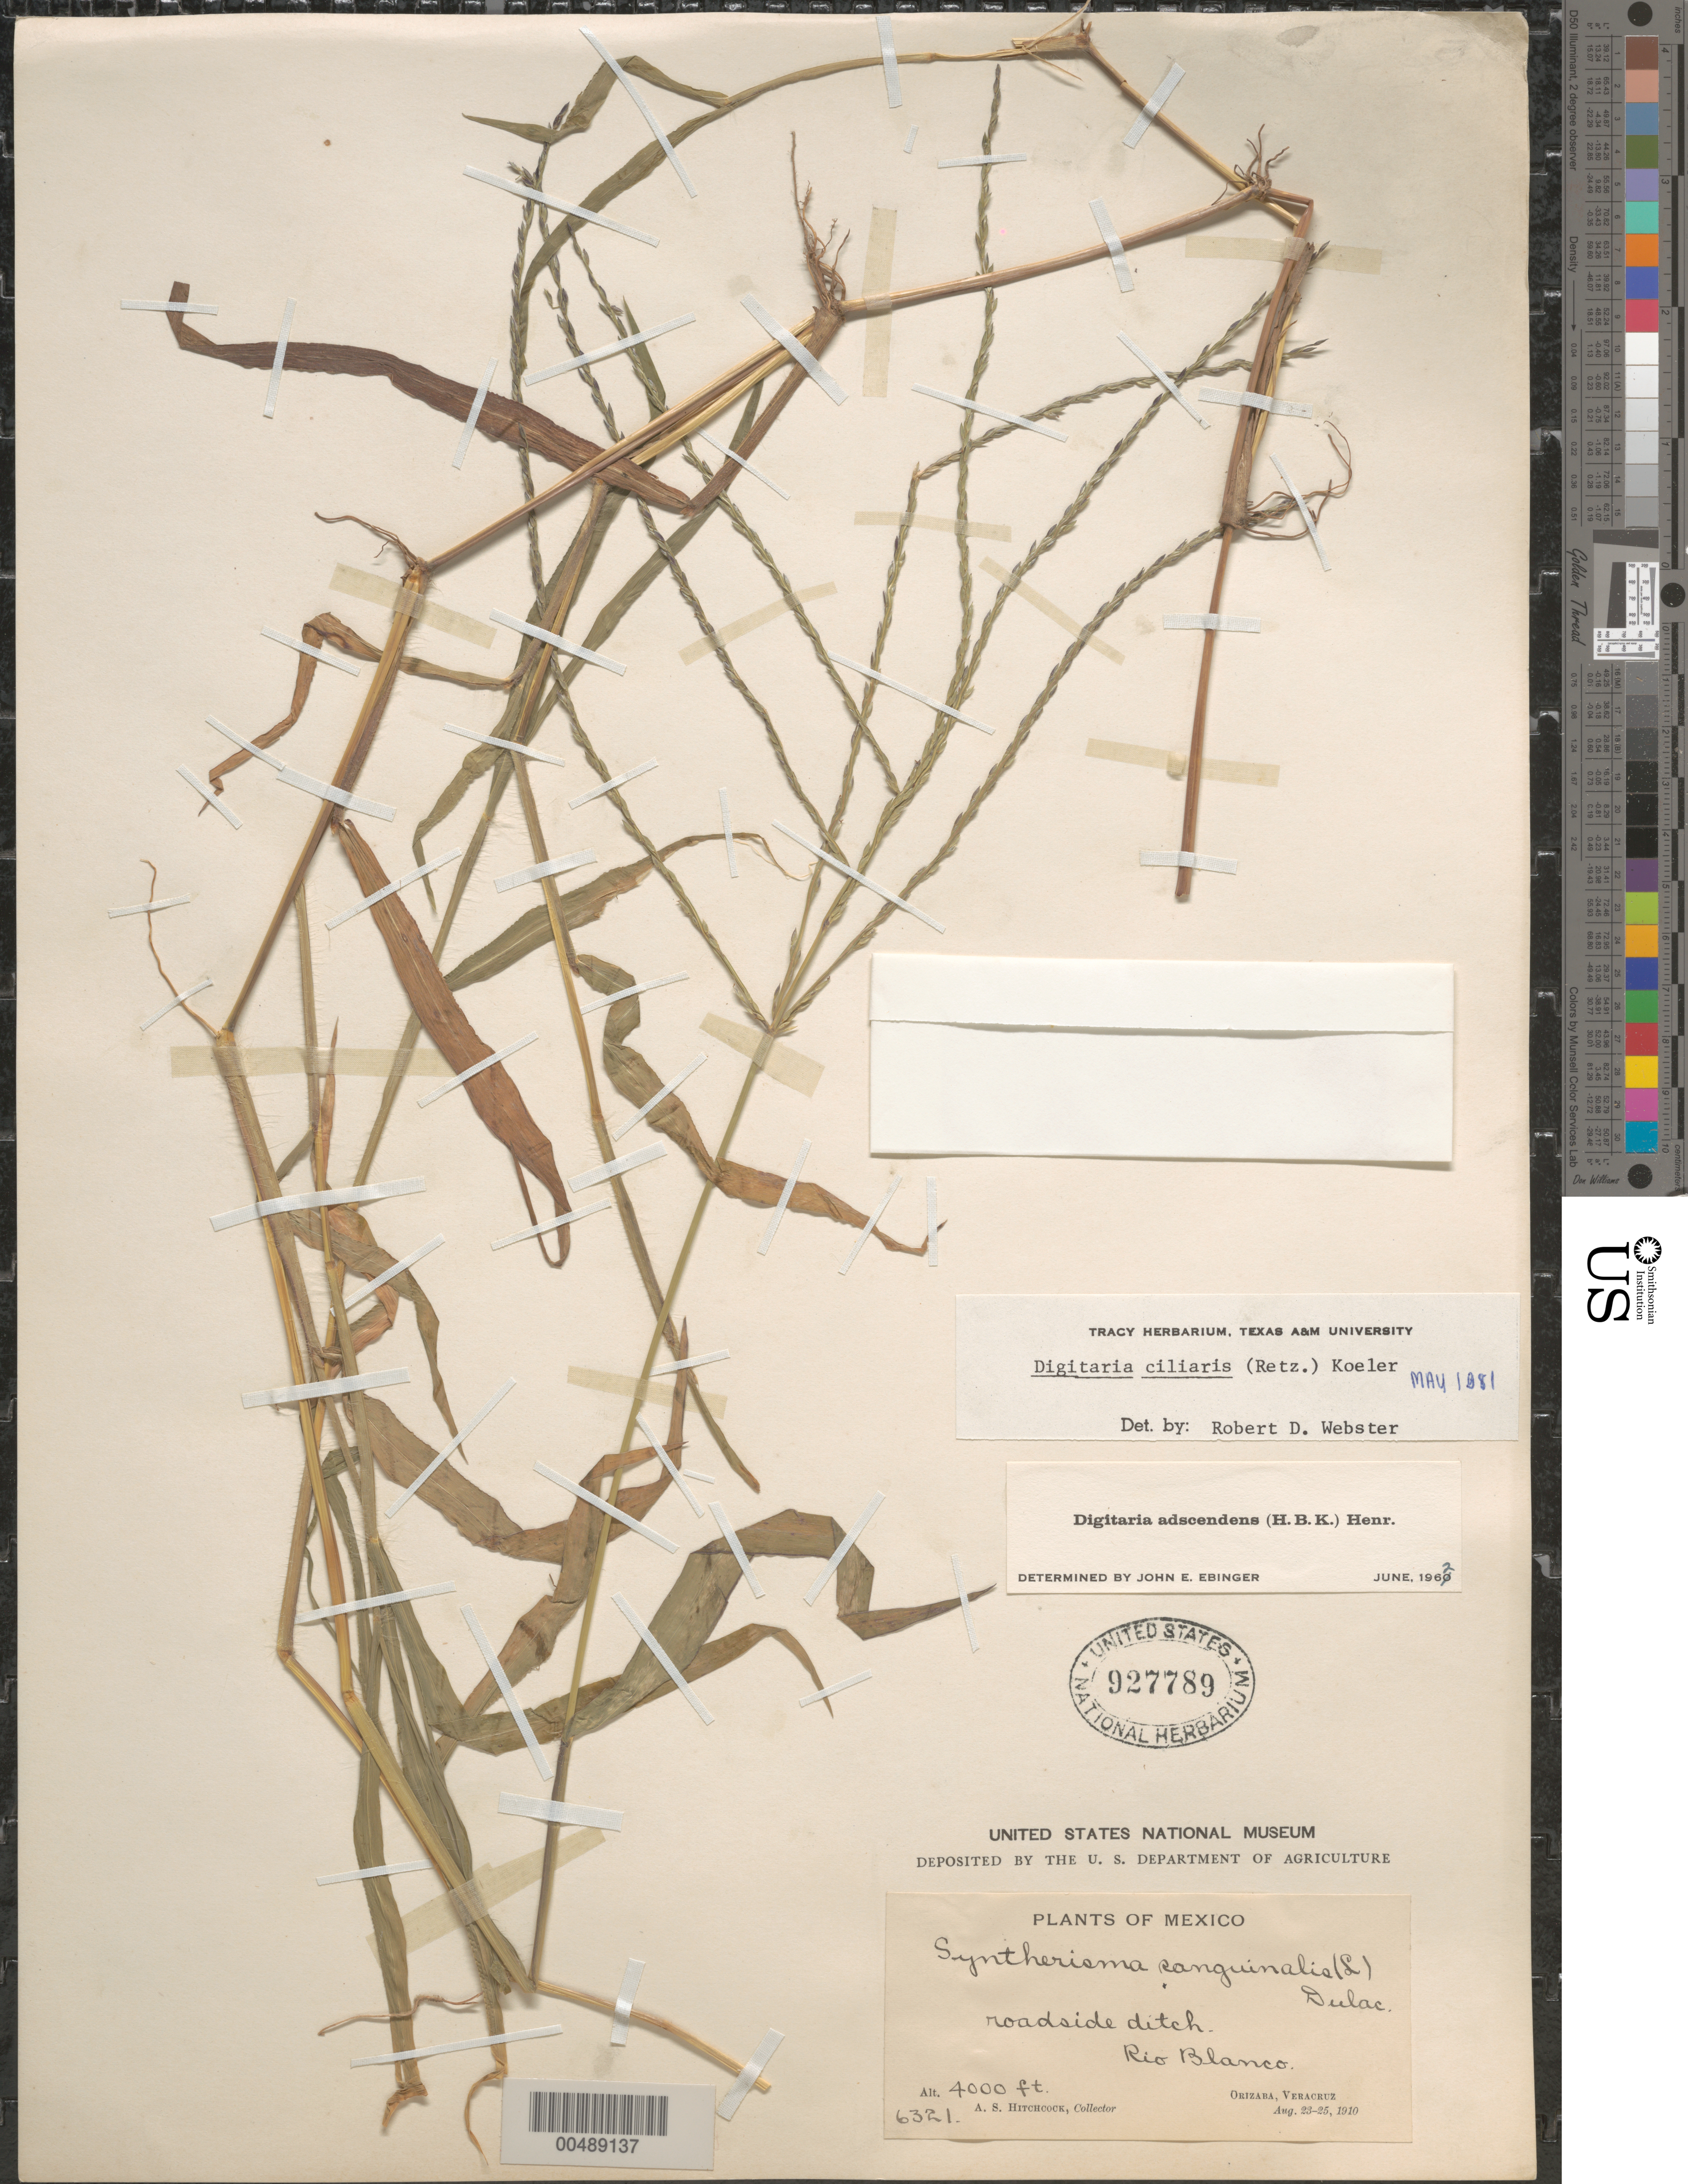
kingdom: Plantae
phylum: Tracheophyta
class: Liliopsida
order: Poales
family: Poaceae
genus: Digitaria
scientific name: Digitaria ciliaris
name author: (Retz.) Koeler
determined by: Webster, Robert D.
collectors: A. S. Hitchcock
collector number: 6321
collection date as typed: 23 Aug 1910 to 25 Aug 1910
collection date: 1910-08-23/1910-08-25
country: Mexico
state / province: Veracruz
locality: Orizaba, Rio Blanco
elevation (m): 1219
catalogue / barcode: US 927789